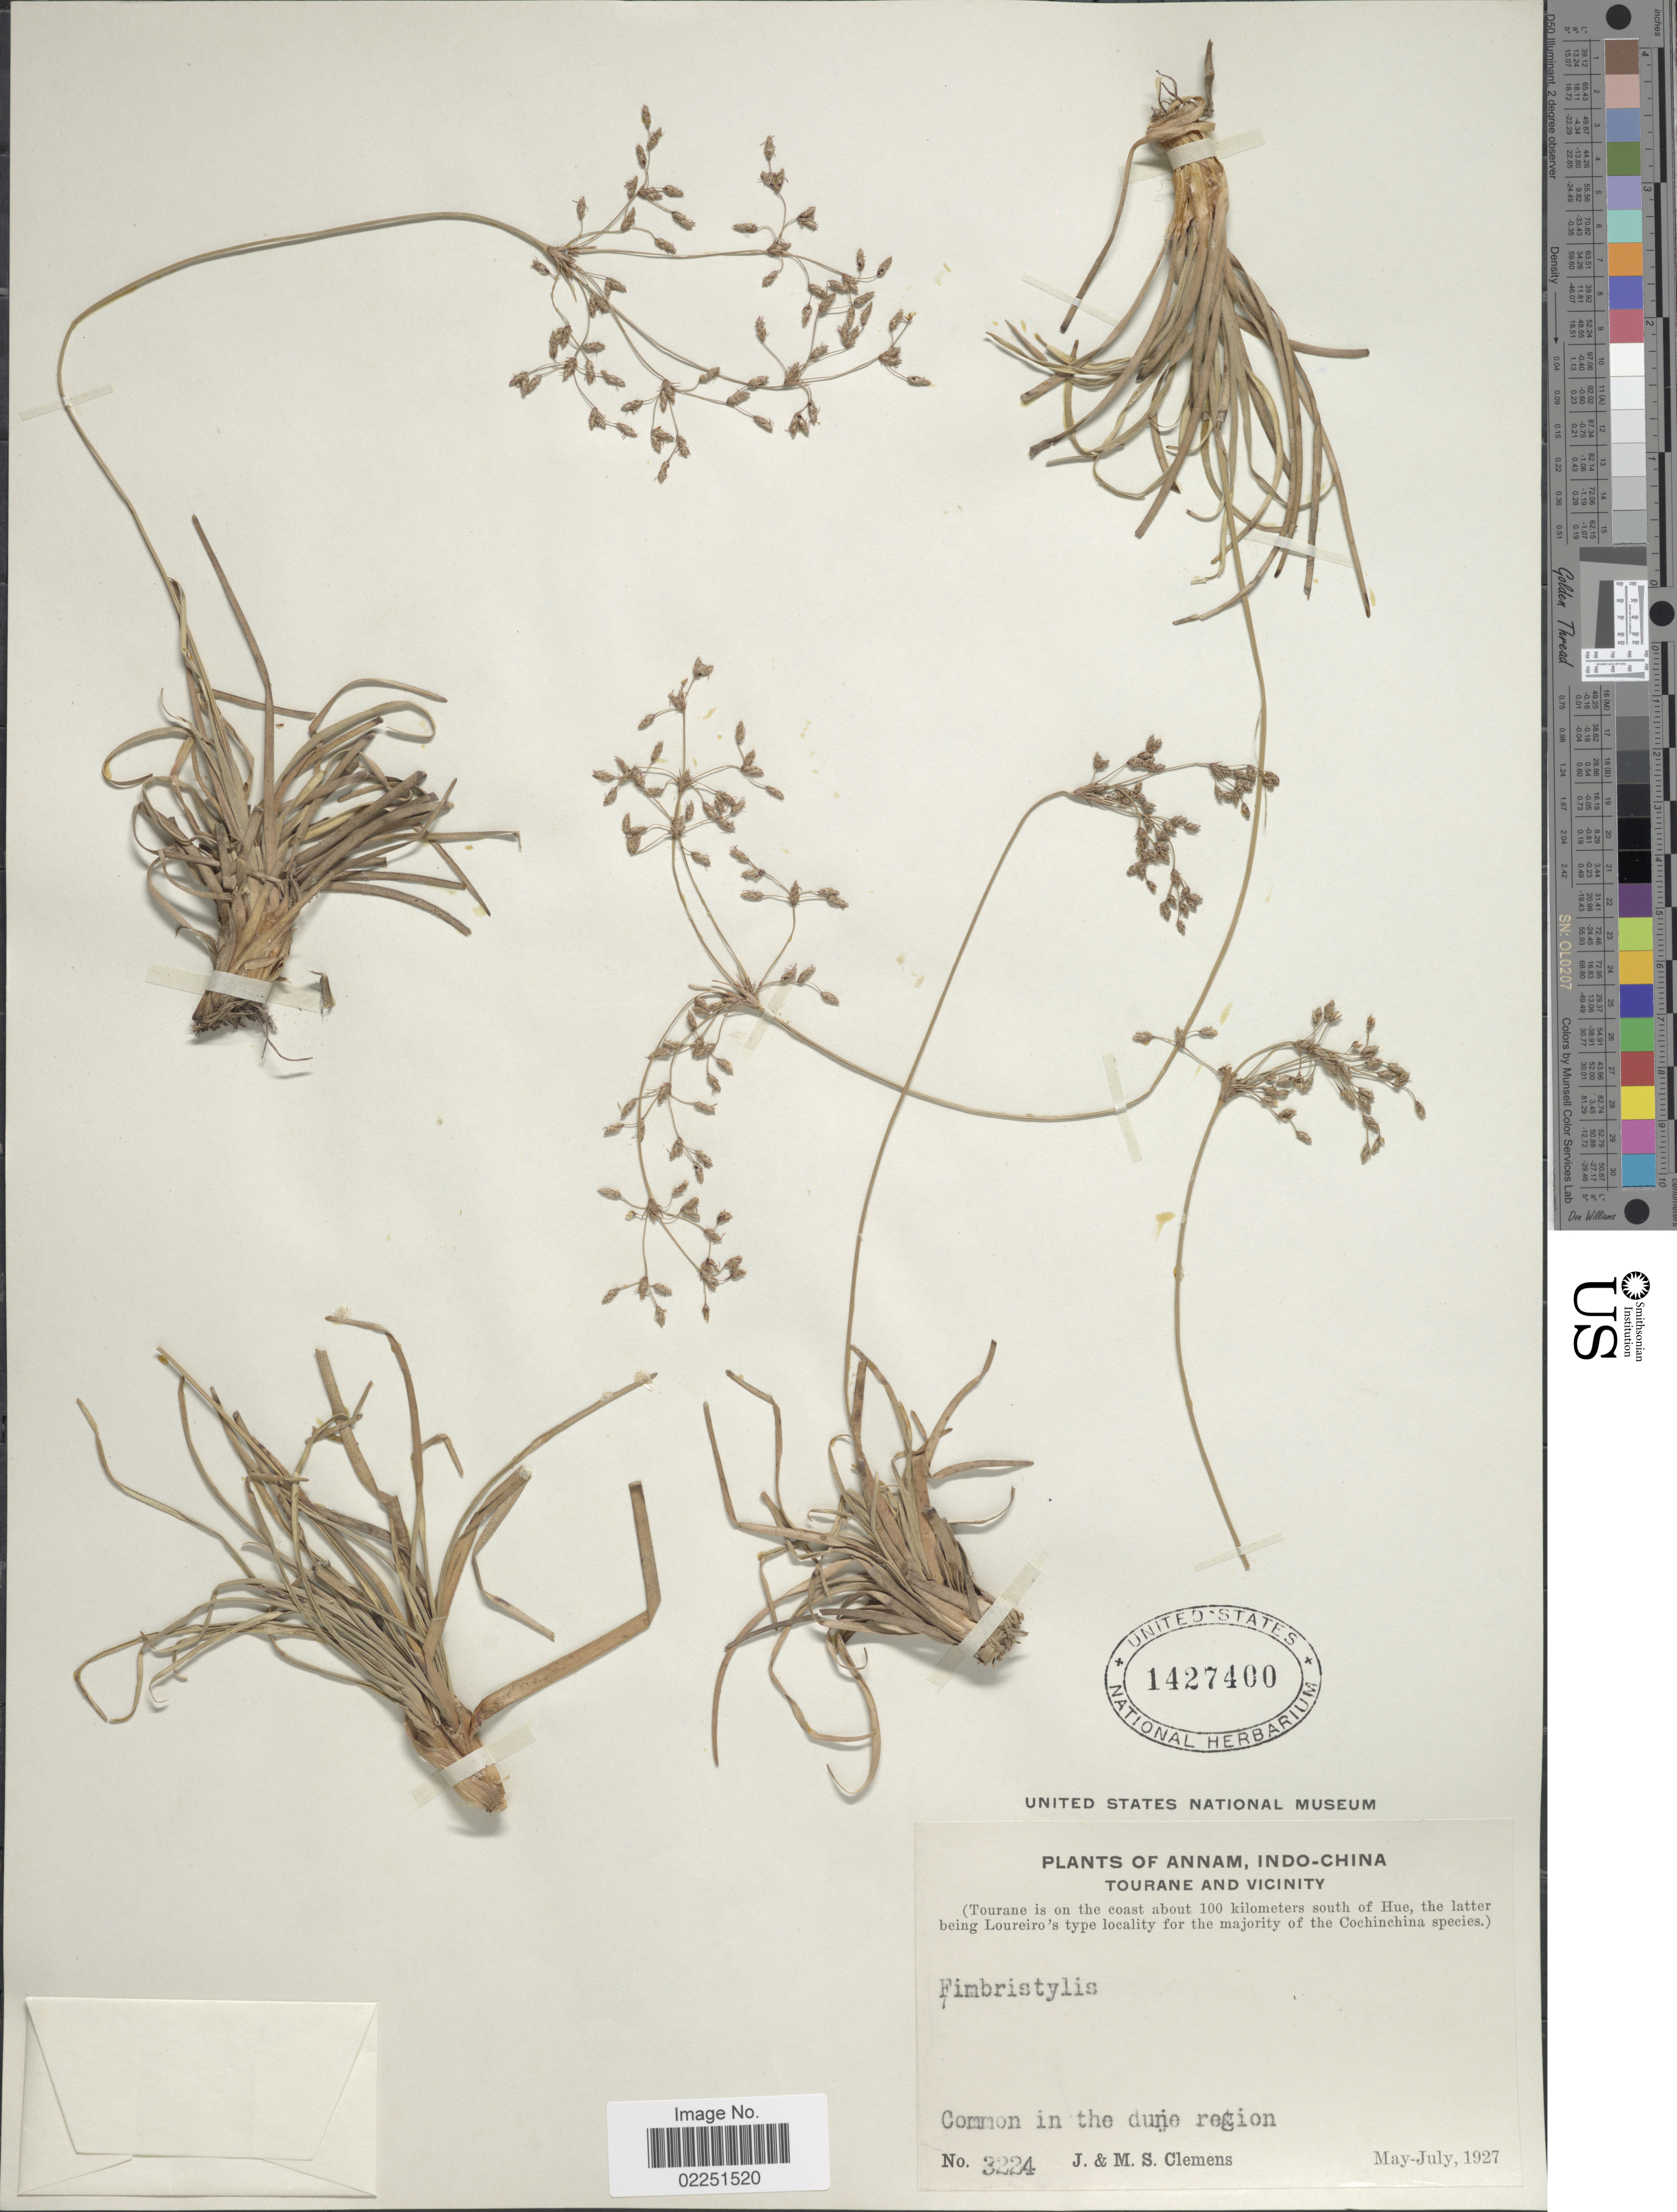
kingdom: Plantae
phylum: Tracheophyta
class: Liliopsida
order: Poales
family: Cyperaceae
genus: Fimbristylis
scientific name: Fimbristylis cymosa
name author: R. Br.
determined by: Strong, Mark T., (BOT), Smithsonian Institution - National Museum of Natural History (UNITED STATES)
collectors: J. Clemens & M. S. Clemens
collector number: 3224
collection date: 1927-05/1927-07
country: Vietnam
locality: Annam, Indo- China, Tourane and vicinity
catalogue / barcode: US 1427400